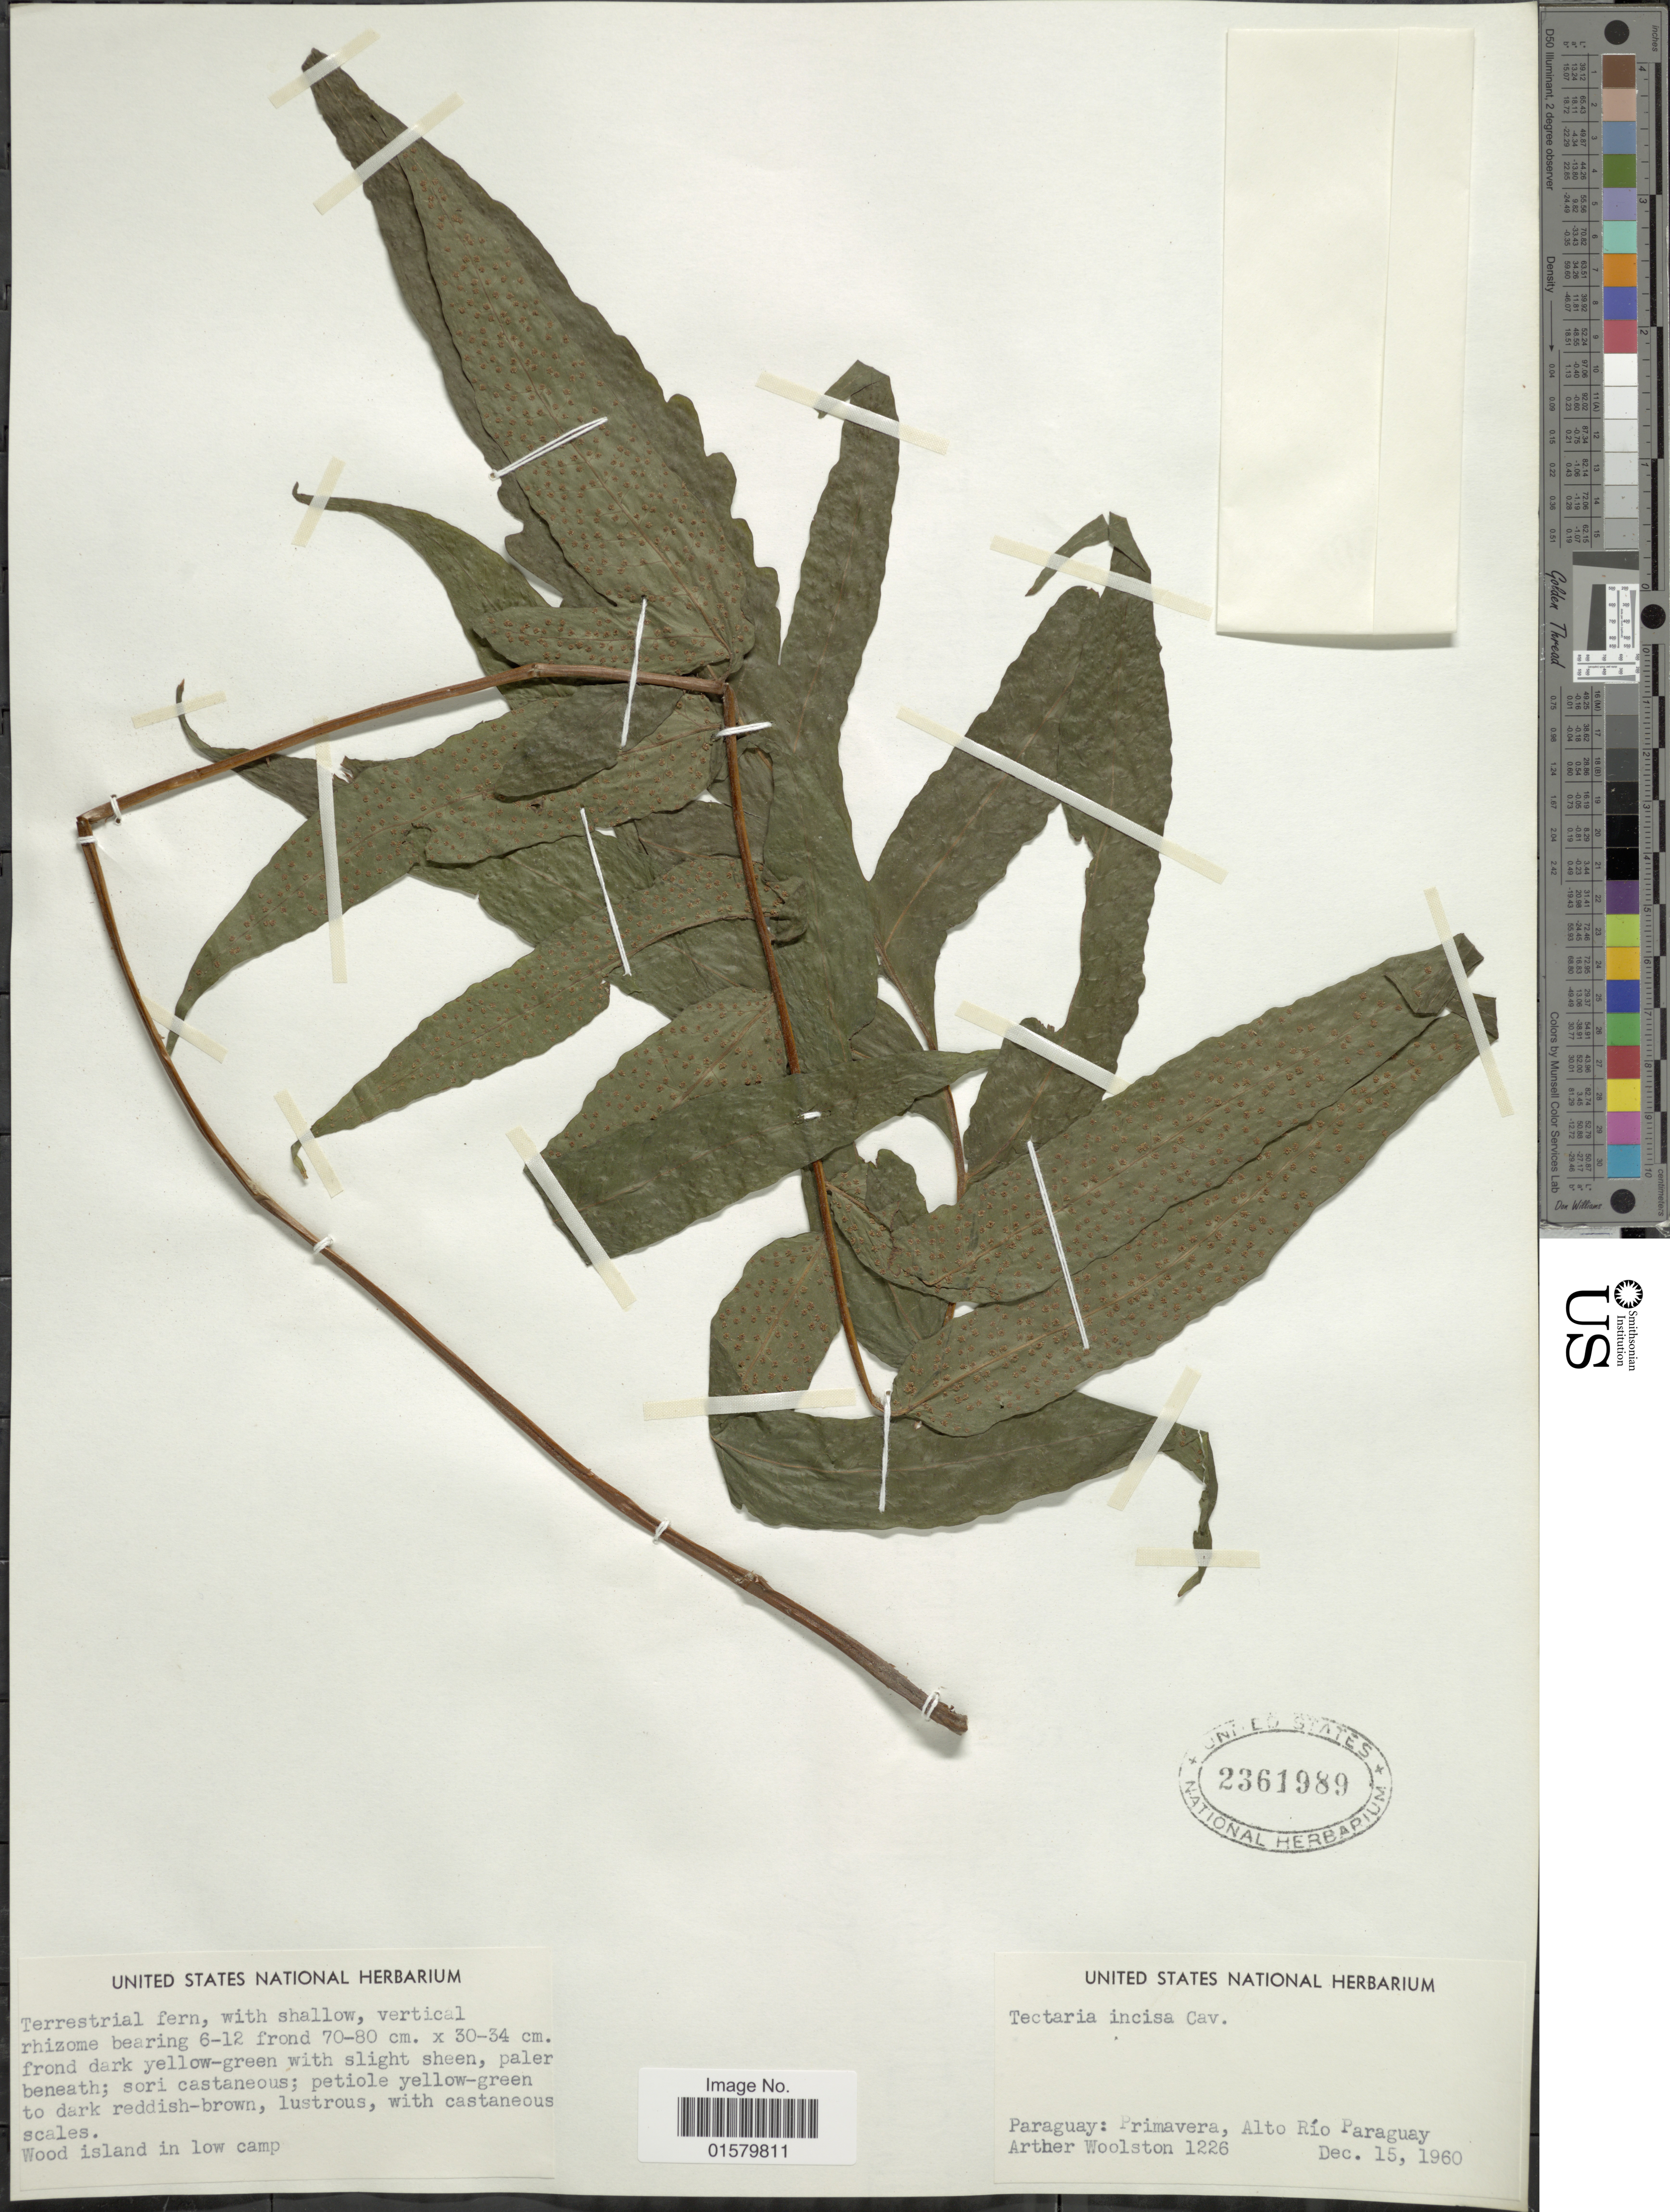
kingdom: Plantae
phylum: Tracheophyta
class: Polypodiopsida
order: Polypodiales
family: Tectariaceae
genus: Tectaria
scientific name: Tectaria incisa var. incisa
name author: Cav.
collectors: A. L. Woolston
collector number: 1226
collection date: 1960-12-15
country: Paraguay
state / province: Alto Paraguay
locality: Paraguay: Primavera, Alto Rio Paraguay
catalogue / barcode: US 2361989